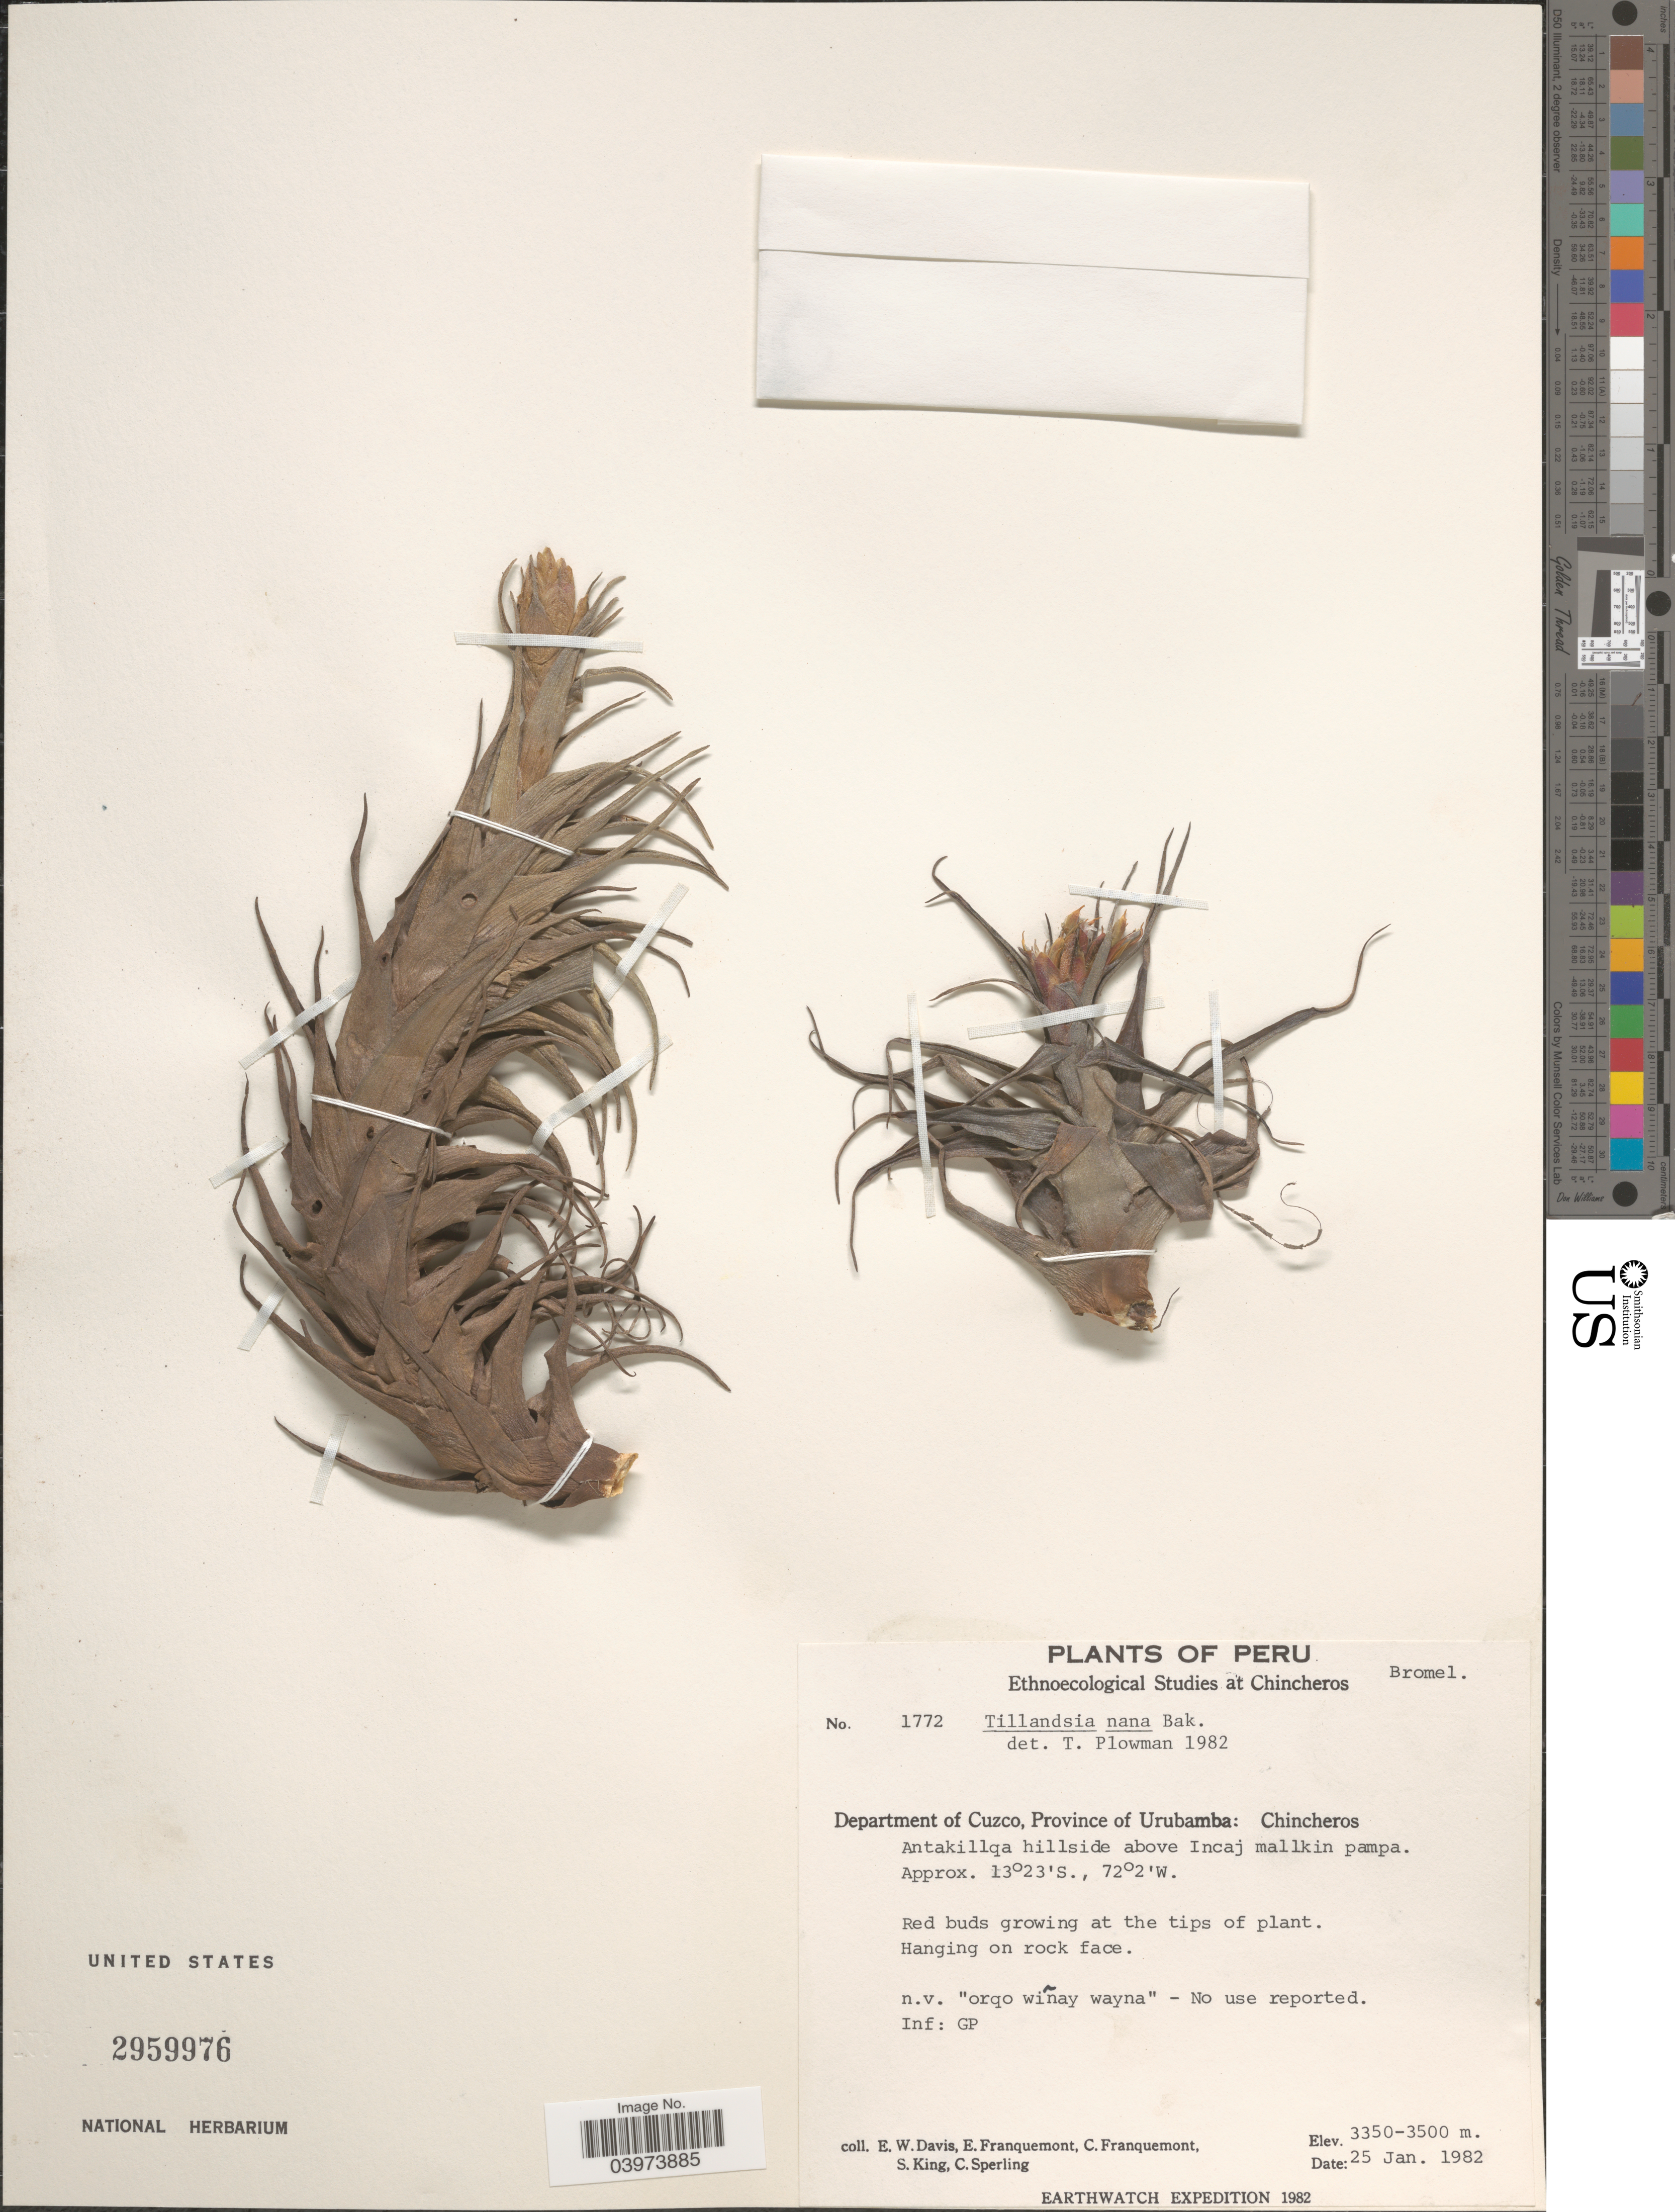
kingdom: Plantae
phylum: Tracheophyta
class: Liliopsida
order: Poales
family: Bromeliaceae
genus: Tillandsia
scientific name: Tillandsia nana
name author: Baker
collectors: E. W. Davis, E. Franquemont, C. Franquemont, S. King & C. Sperling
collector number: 1772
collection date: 1982-01-25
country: Peru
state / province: Cusco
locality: Department of Cuzco, Province of Urubamba: Chincheros Antakillqa hillside above Incaj mallkin pampa.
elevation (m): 3350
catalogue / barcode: US 2959976